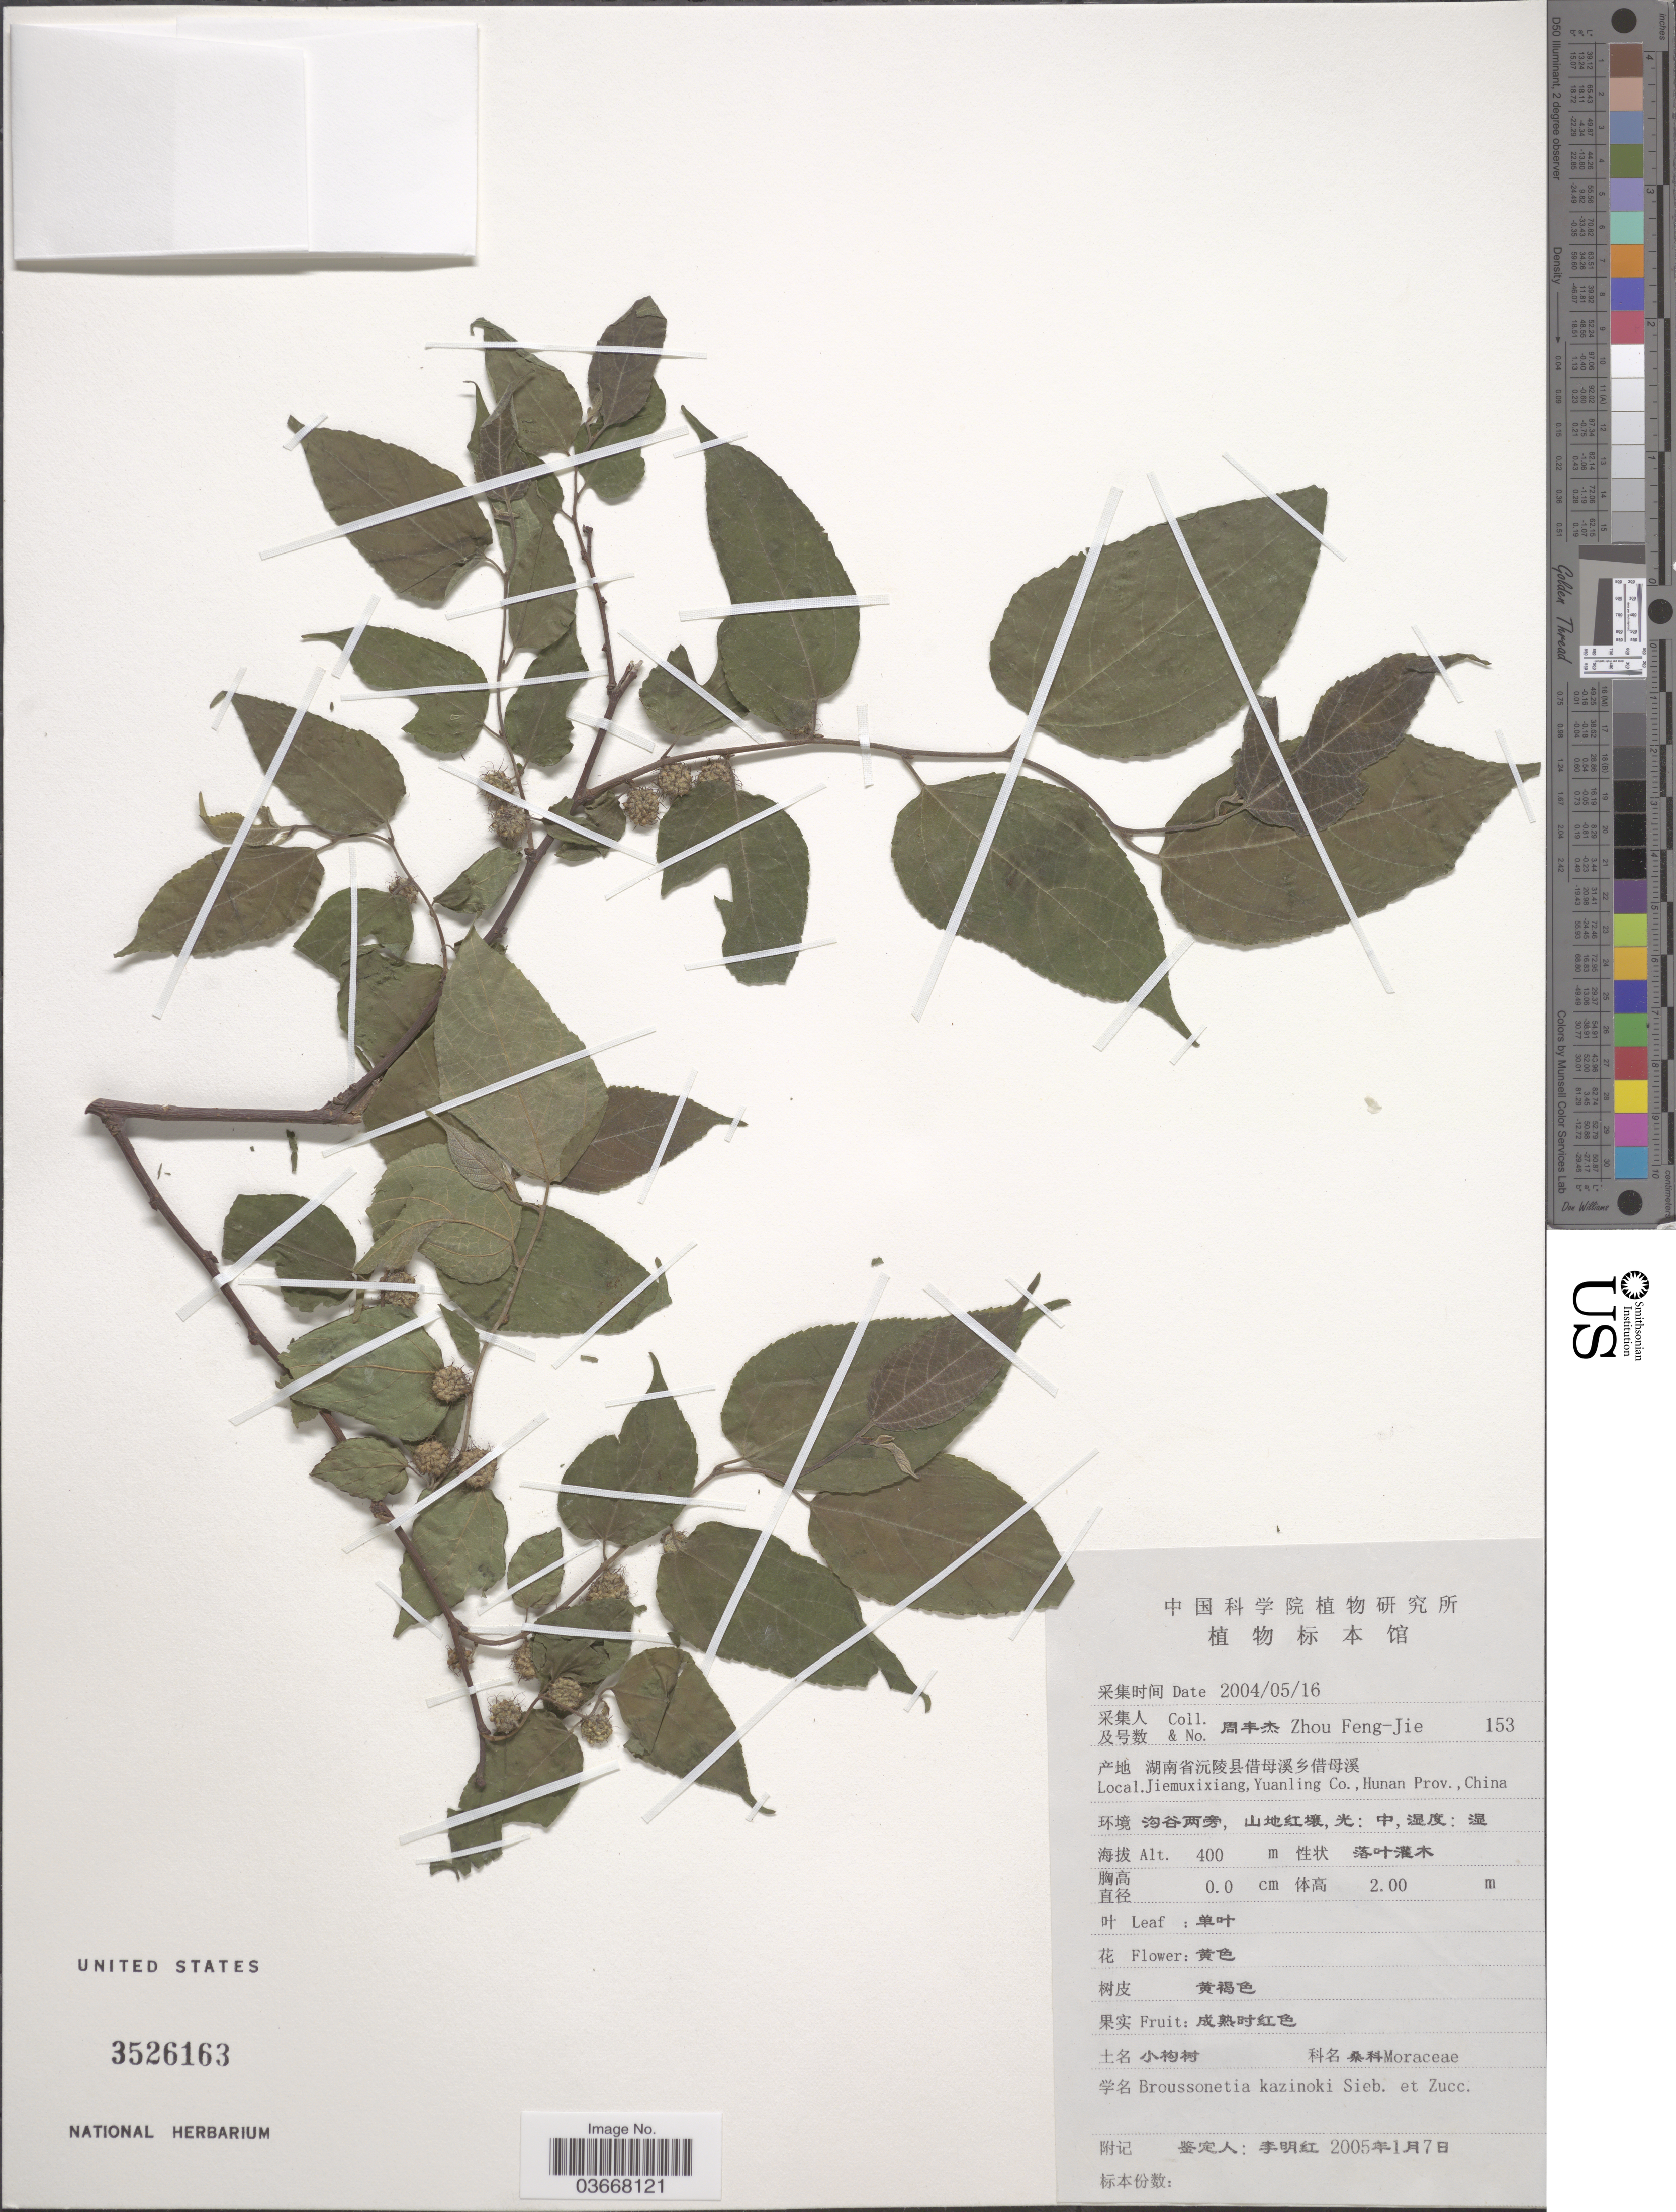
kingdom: Plantae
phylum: Tracheophyta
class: Magnoliopsida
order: Rosales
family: Moraceae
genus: Broussonetia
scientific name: Broussonetia kazinoki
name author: Siebold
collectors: F. Zhou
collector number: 153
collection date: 2004-05-16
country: China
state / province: Hunan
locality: Jiemuxixiang, Yuanling Co.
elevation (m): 400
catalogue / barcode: US 3526163